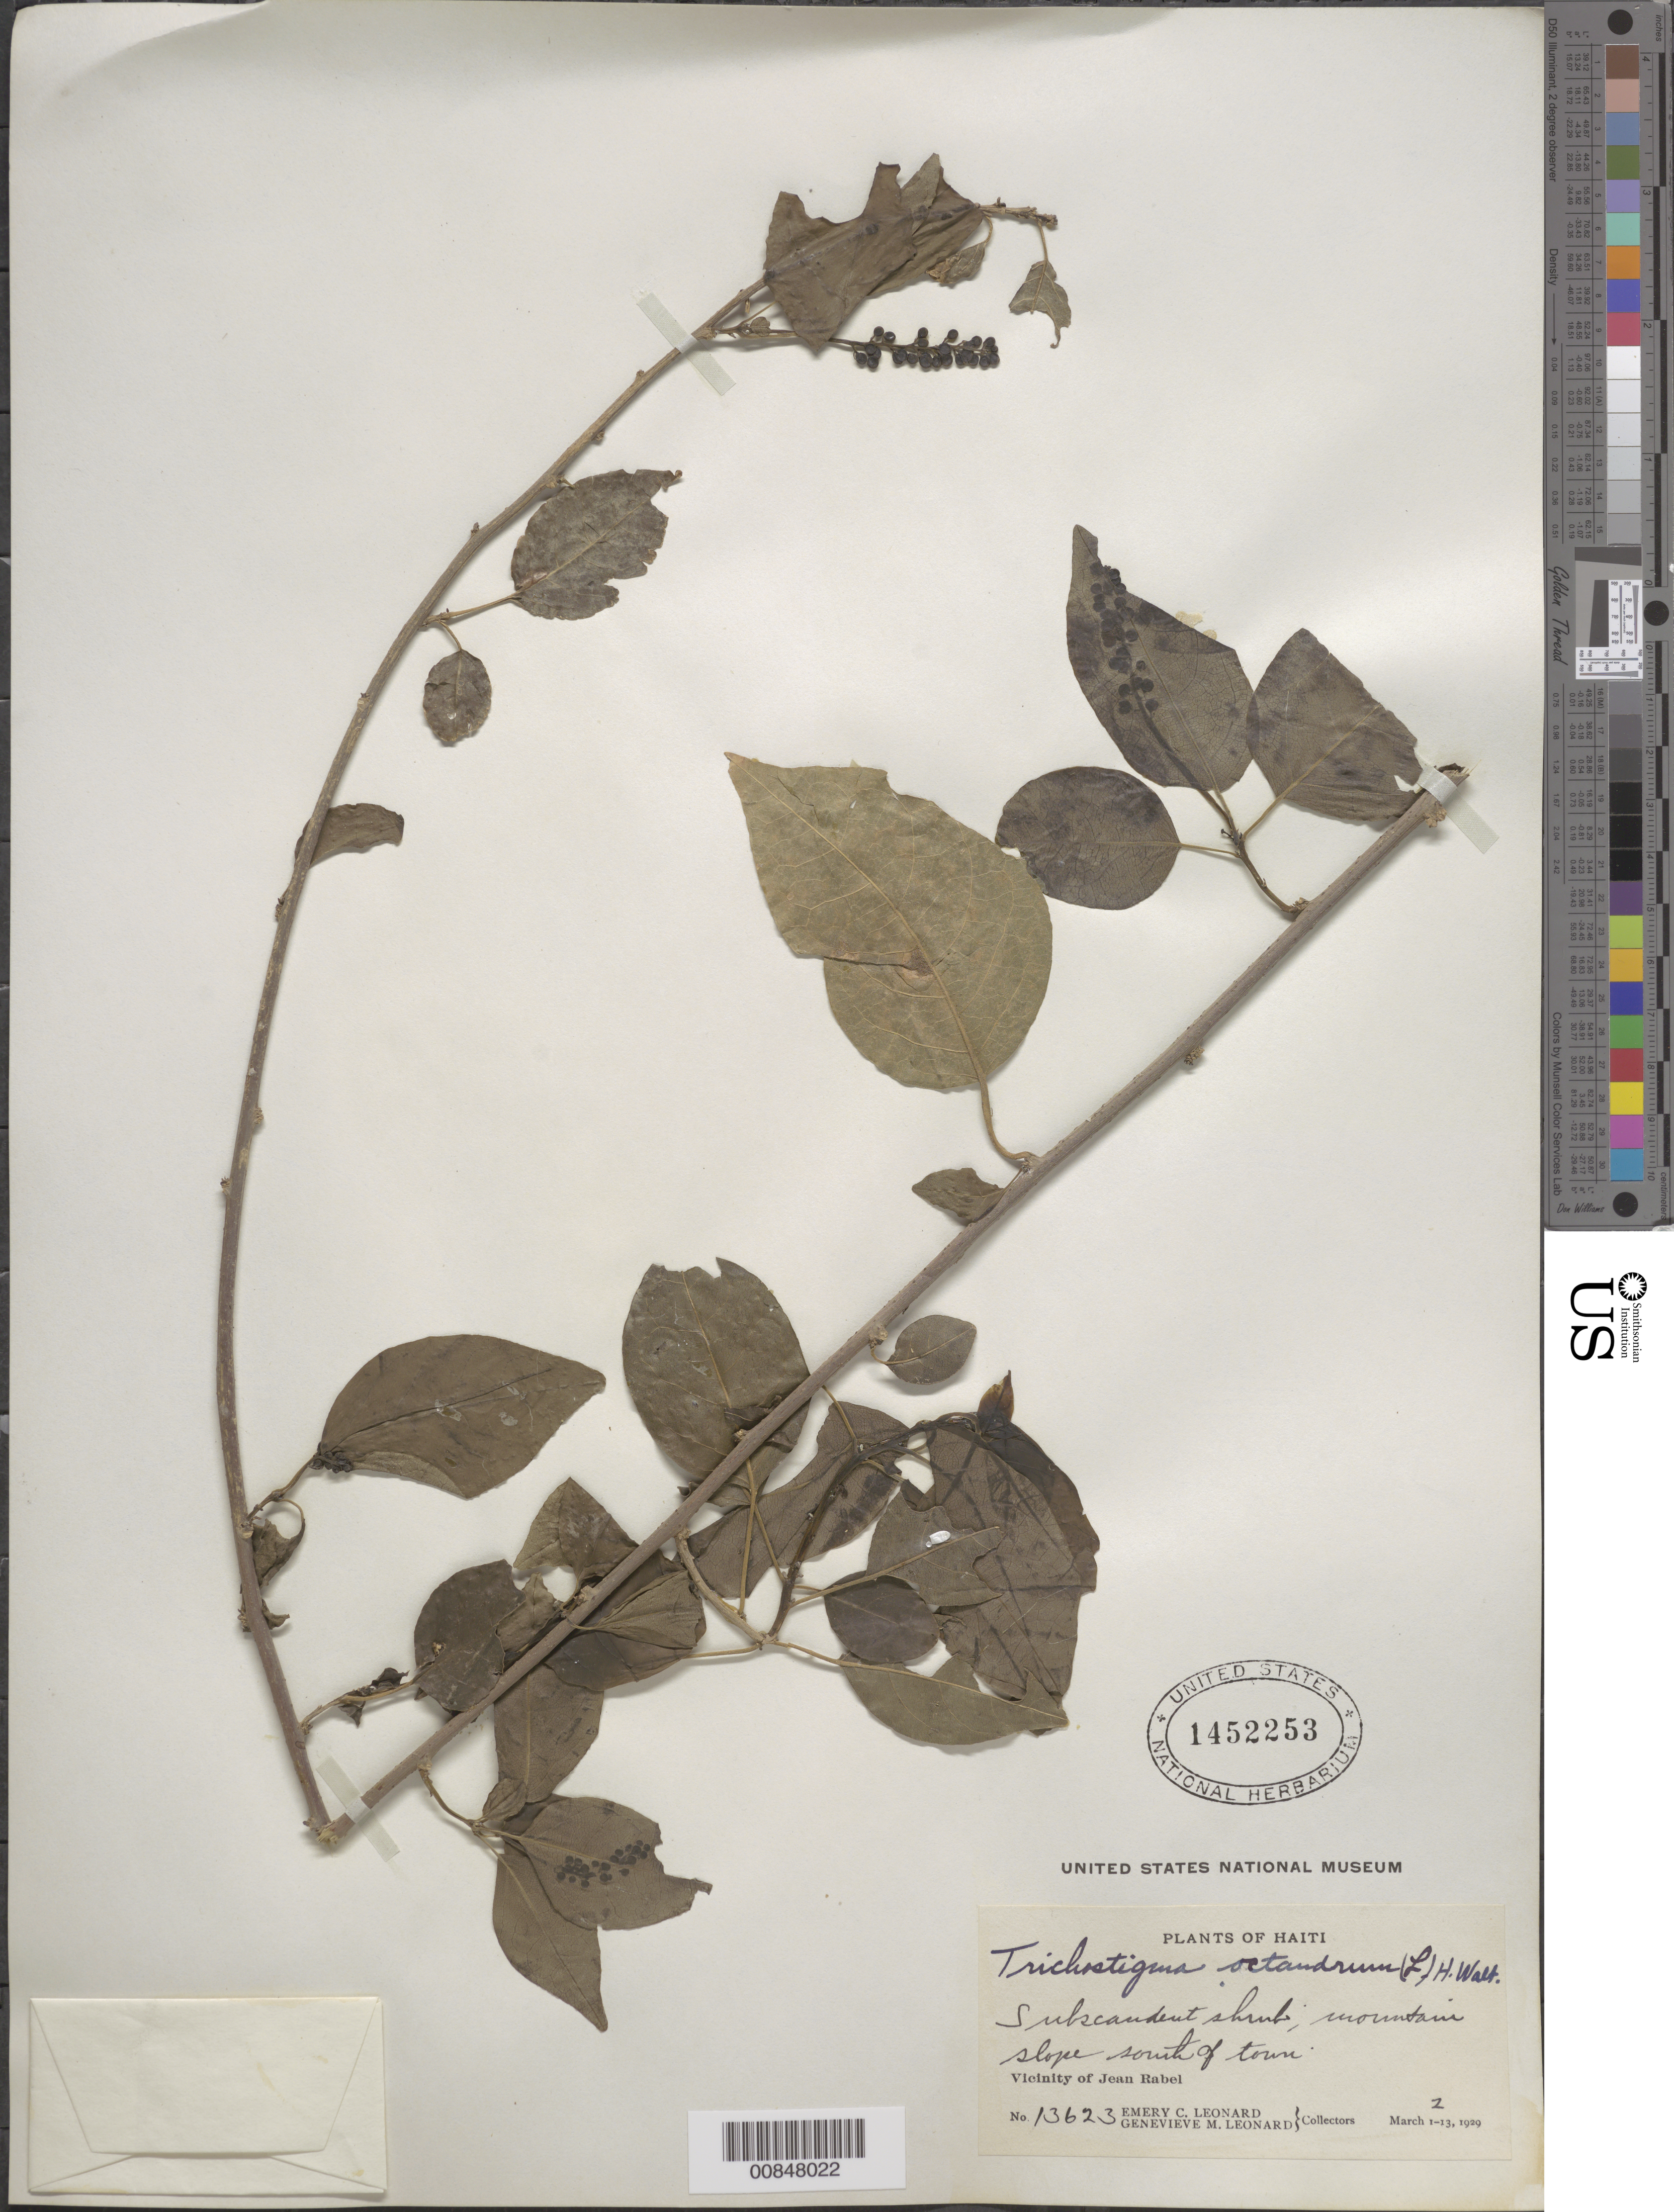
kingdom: Plantae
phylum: Tracheophyta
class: Magnoliopsida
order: Caryophyllales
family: Phytolaccaceae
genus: Trichostigma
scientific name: Trichostigma octandrum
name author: (L.) H. Walter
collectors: E. C. Leonard & G. M. Leonard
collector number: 13623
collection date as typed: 02 Mar 1929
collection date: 1929-03-02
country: Haiti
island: Hispaniola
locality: Vicinity of Jean Rabel. South of town.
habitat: Mountain slope.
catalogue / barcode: US 1452253